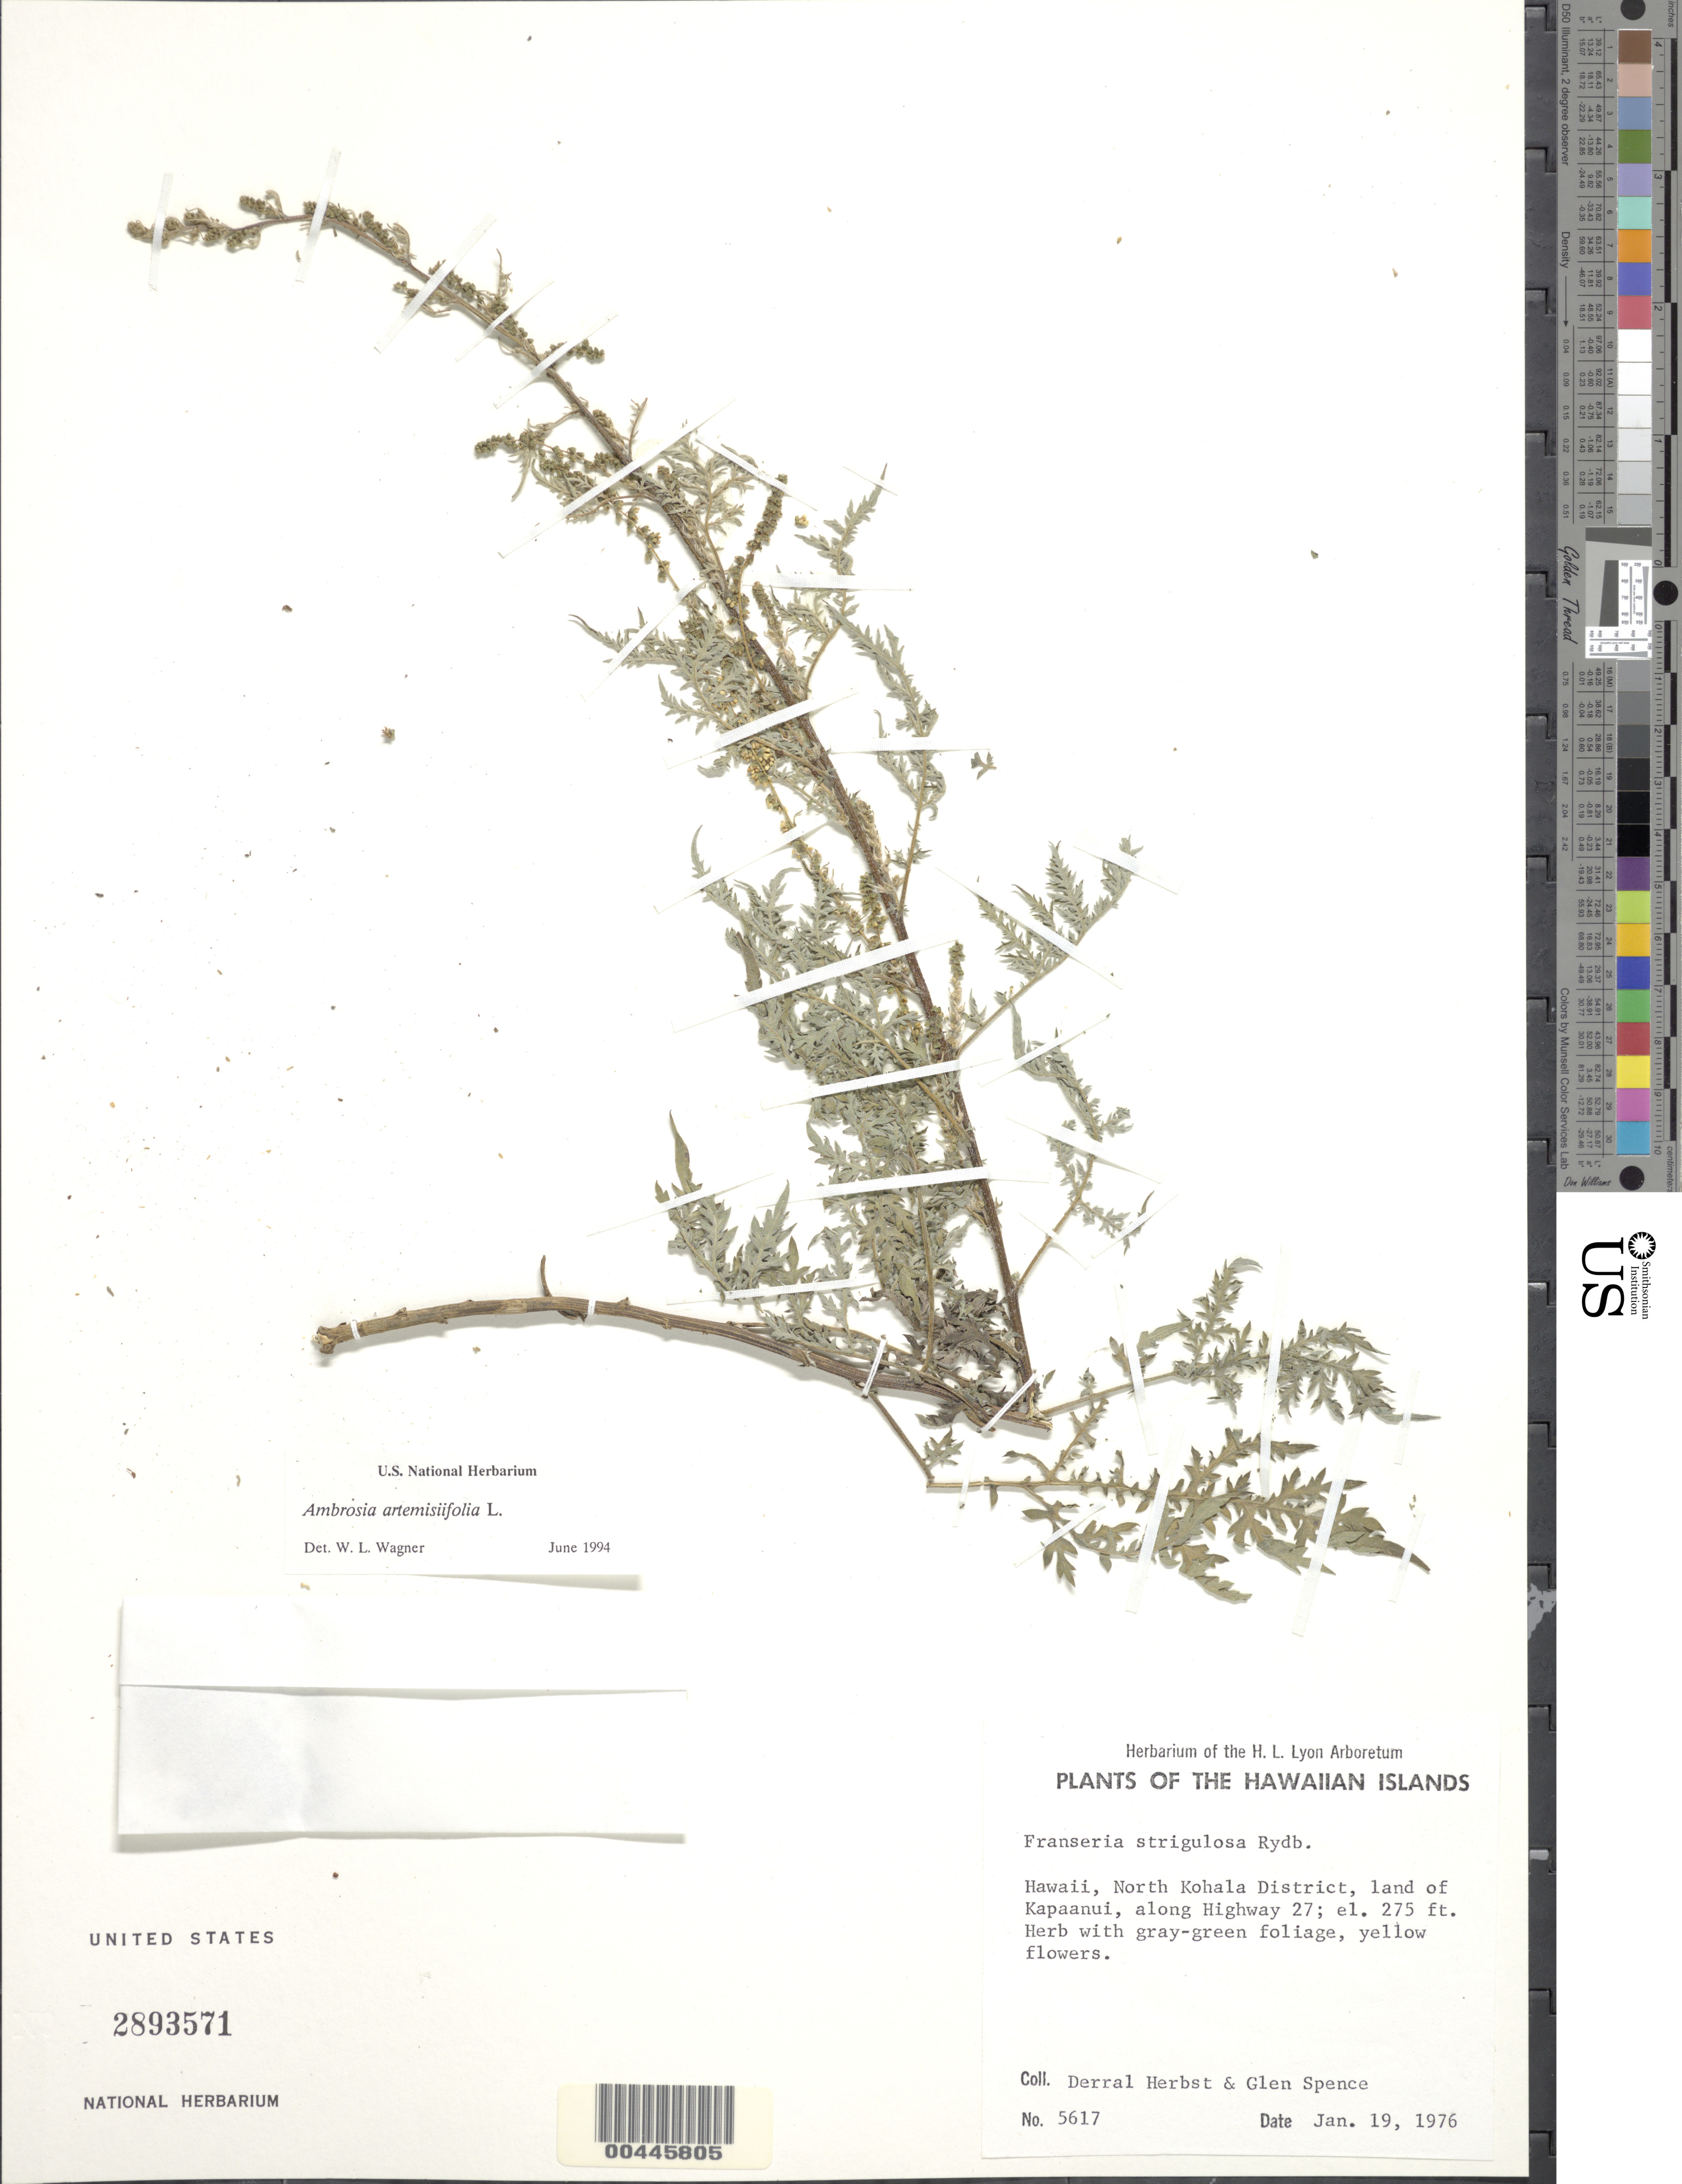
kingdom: Plantae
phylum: Tracheophyta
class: Magnoliopsida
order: Asterales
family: Asteraceae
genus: Ambrosia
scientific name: Ambrosia artemisiifolia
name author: L.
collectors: D. R. Herbst & G. Spence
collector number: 5617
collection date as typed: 19 Jan 1976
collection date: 1976-01-19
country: United States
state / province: Hawaii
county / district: Hawaii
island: Hawaii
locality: N Kohala District, land of Kapaanui, along Hwy. 27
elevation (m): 84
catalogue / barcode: US 2893571